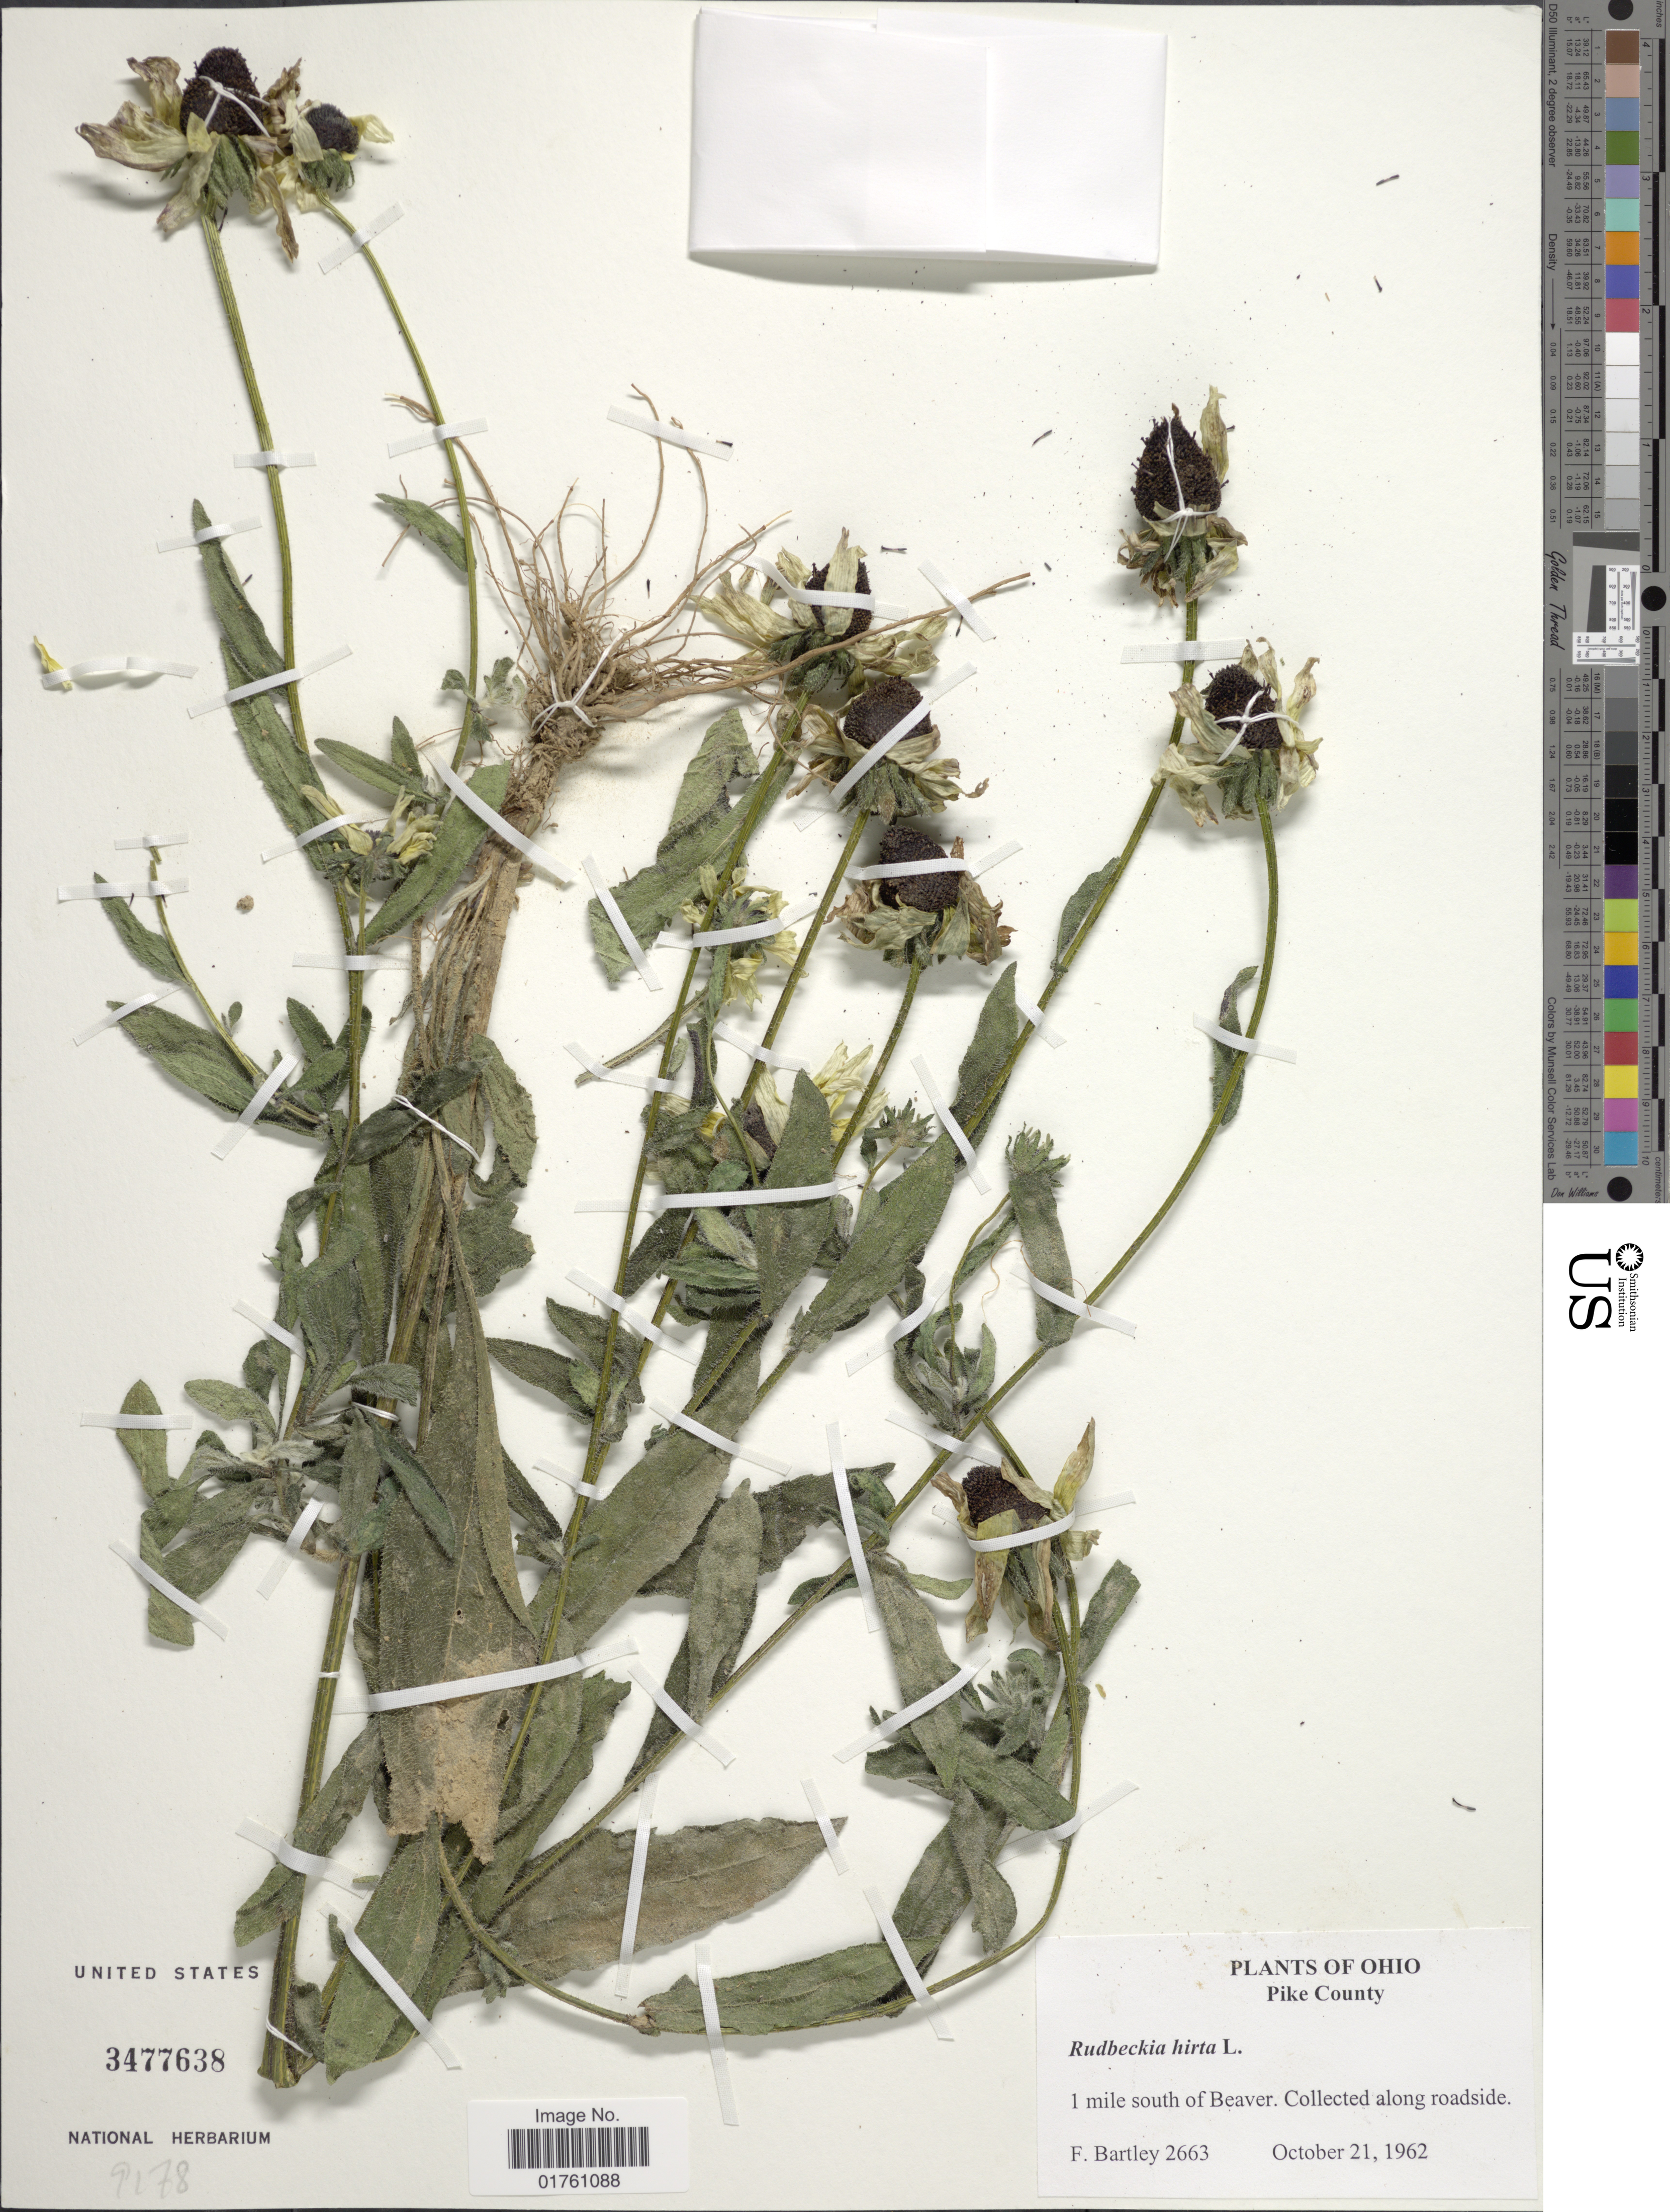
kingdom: Plantae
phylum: Tracheophyta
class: Magnoliopsida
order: Asterales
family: Asteraceae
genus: Rudbeckia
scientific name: Rudbeckia hirta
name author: L.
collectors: F. Bartley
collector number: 2663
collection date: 1962-10-21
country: United States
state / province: Ohio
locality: Pike County, 1 mil south of Beaver. Collected along roadside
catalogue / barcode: US 3477638